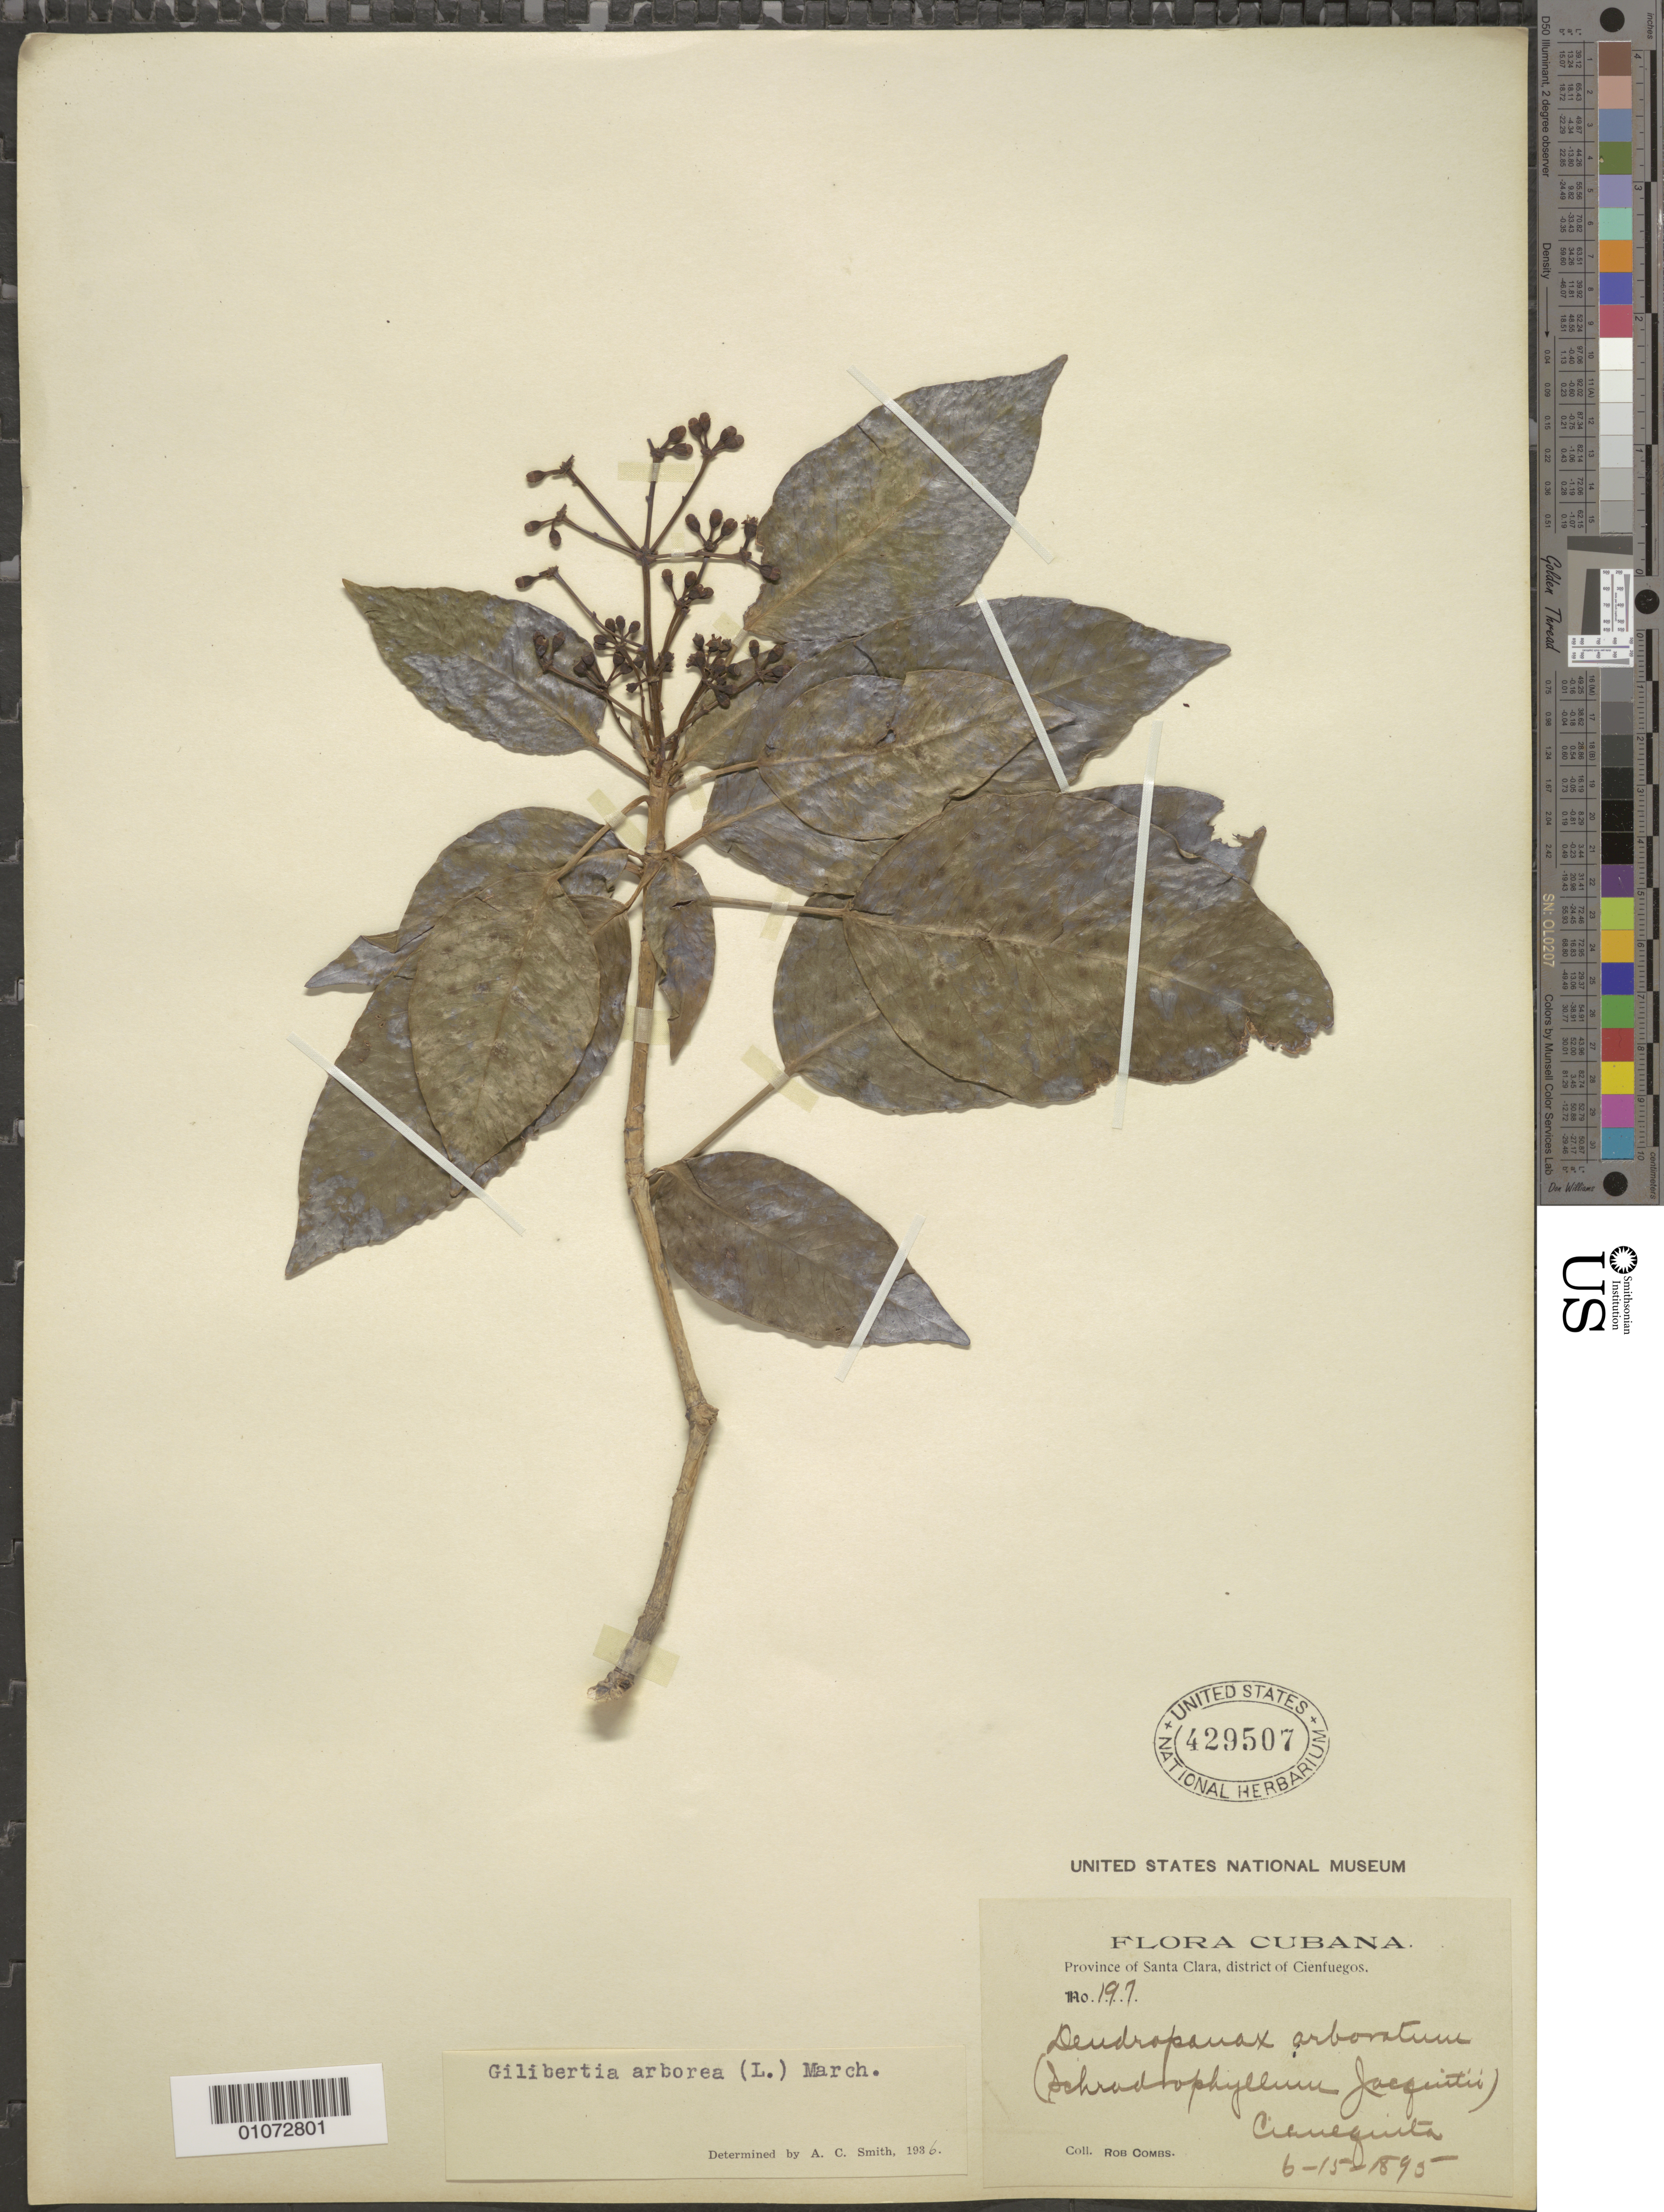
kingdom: Plantae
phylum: Tracheophyta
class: Magnoliopsida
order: Apiales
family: Araliaceae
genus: Dendropanax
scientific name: Dendropanax arboreus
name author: (L.) Decne. & Planch.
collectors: R. Combs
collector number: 197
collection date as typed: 15 Jun 1895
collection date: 1895-06-15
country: Cuba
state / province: Villa Clara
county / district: Santa Clara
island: Cuba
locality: Cienequita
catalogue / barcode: US 429507